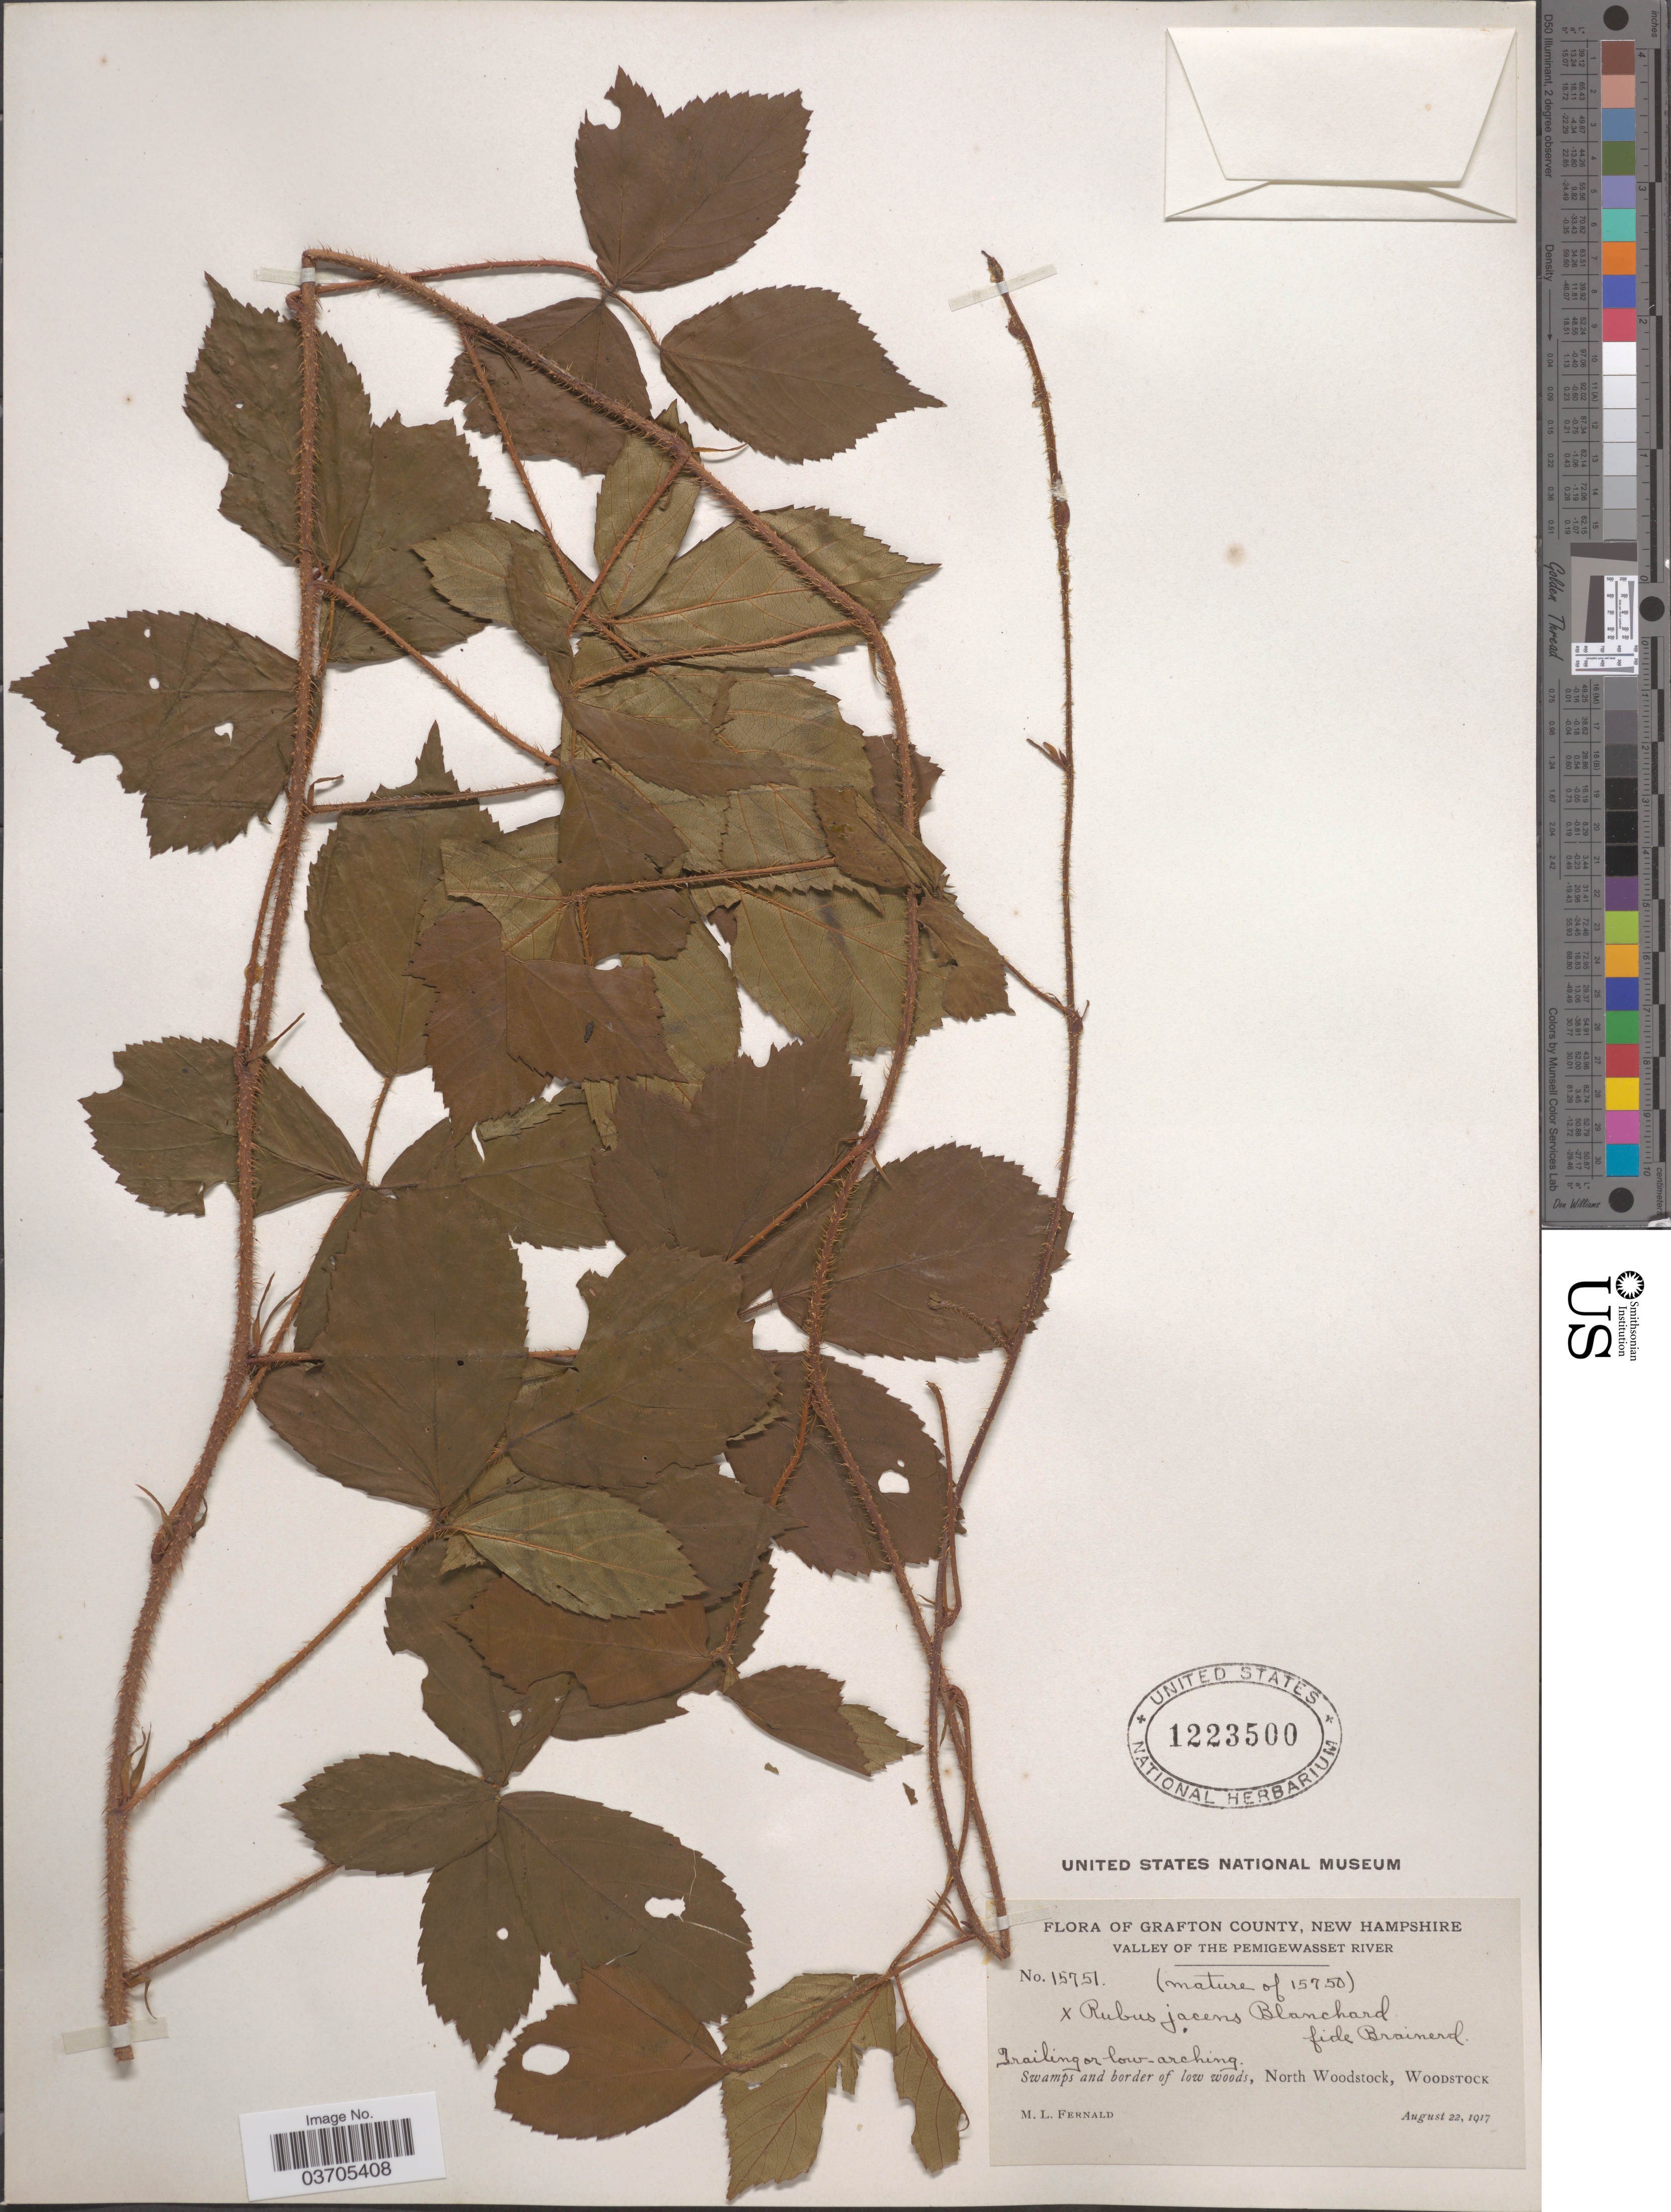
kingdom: Plantae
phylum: Tracheophyta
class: Magnoliopsida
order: Rosales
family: Rosaceae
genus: Rubus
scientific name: Rubus jacens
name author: Blanch.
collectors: M. L. Fernald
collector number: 15751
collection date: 1917-08-22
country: United States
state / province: New Hampshire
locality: Grafton County. Valley of the Pemigewasset River. Trailing or low-arching.Swamps and border of low woods, North Woodstock, Woodstock.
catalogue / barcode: US 1223500